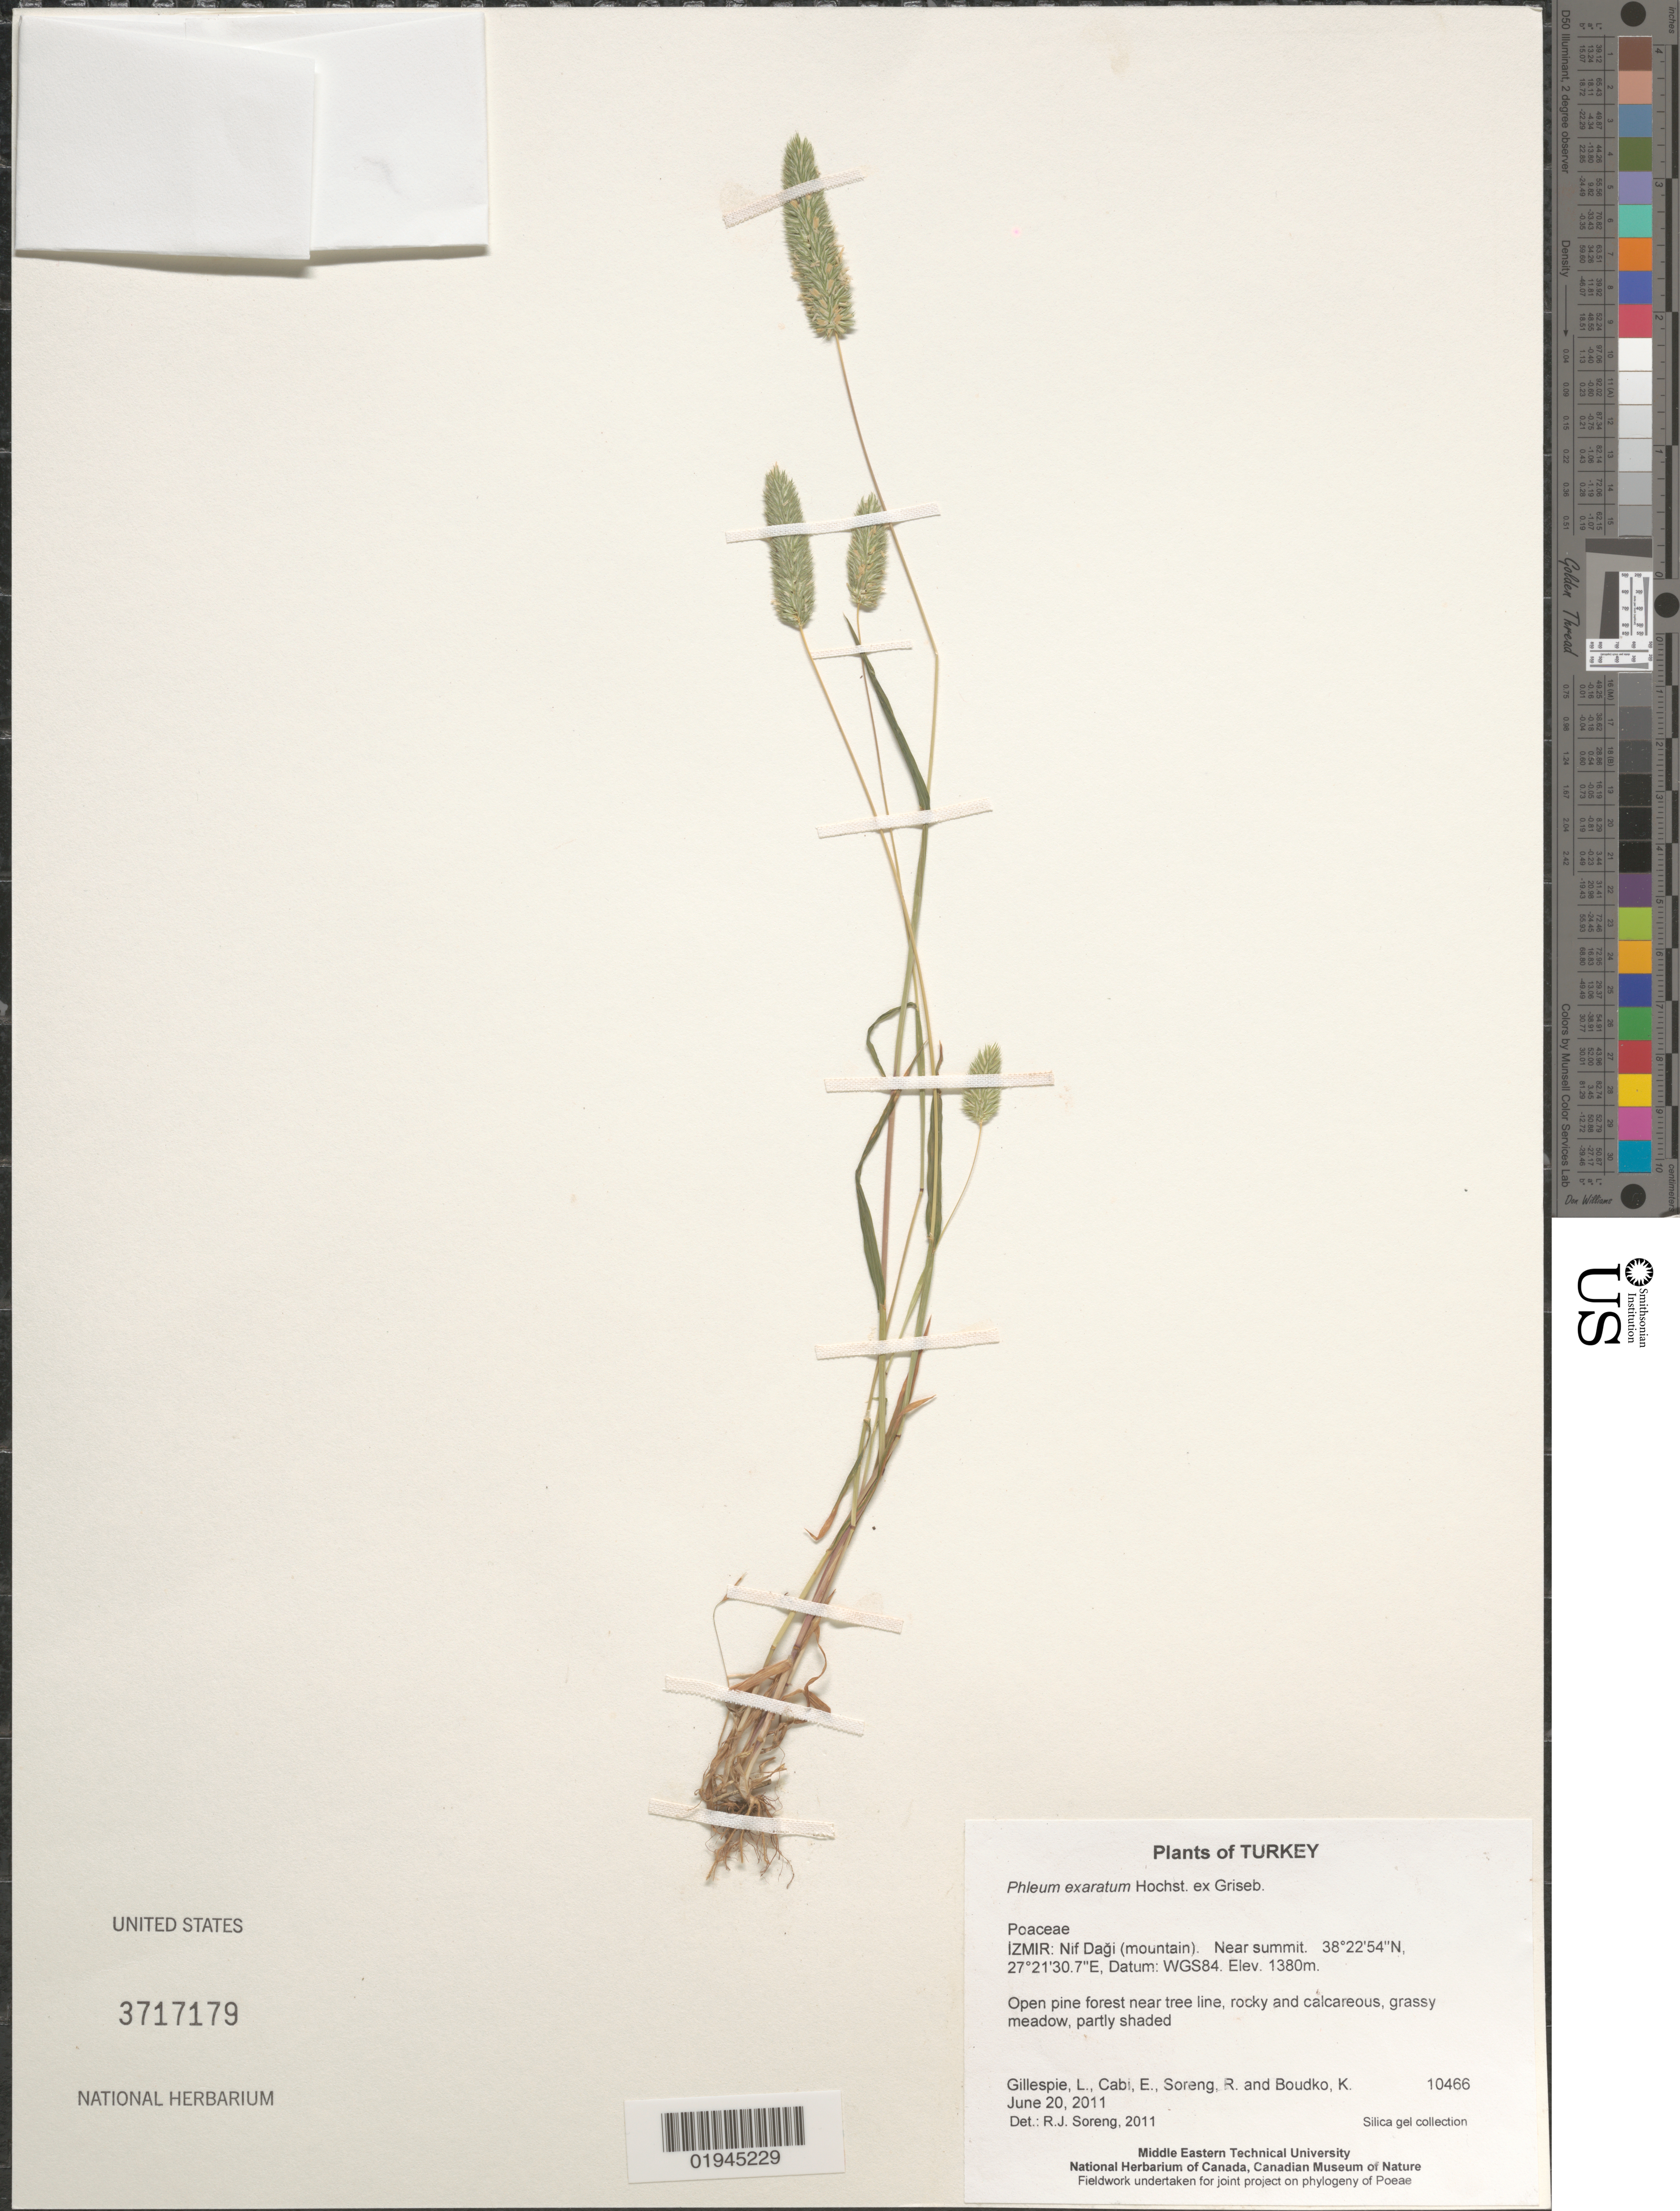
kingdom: Plantae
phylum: Tracheophyta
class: Liliopsida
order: Poales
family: Poaceae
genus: Phleum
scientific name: Phleum exaratum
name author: Hochst. ex Griseb.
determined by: Soreng, Robert J., Research Associate (BOT), Smithsonian Institution - National Museum of Natural History (UNITED STATES)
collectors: L. J. Gillespie, E. Cabi, R. J. Soreng & K. Boudko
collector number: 10466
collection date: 2011-06-20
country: Turkey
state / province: Izmir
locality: Nif Dagi (mountain). Near summit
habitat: Open pine forest near tree line, rocky and calcareous, grassy meadow, partly shaded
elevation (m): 1380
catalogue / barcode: US 3717179